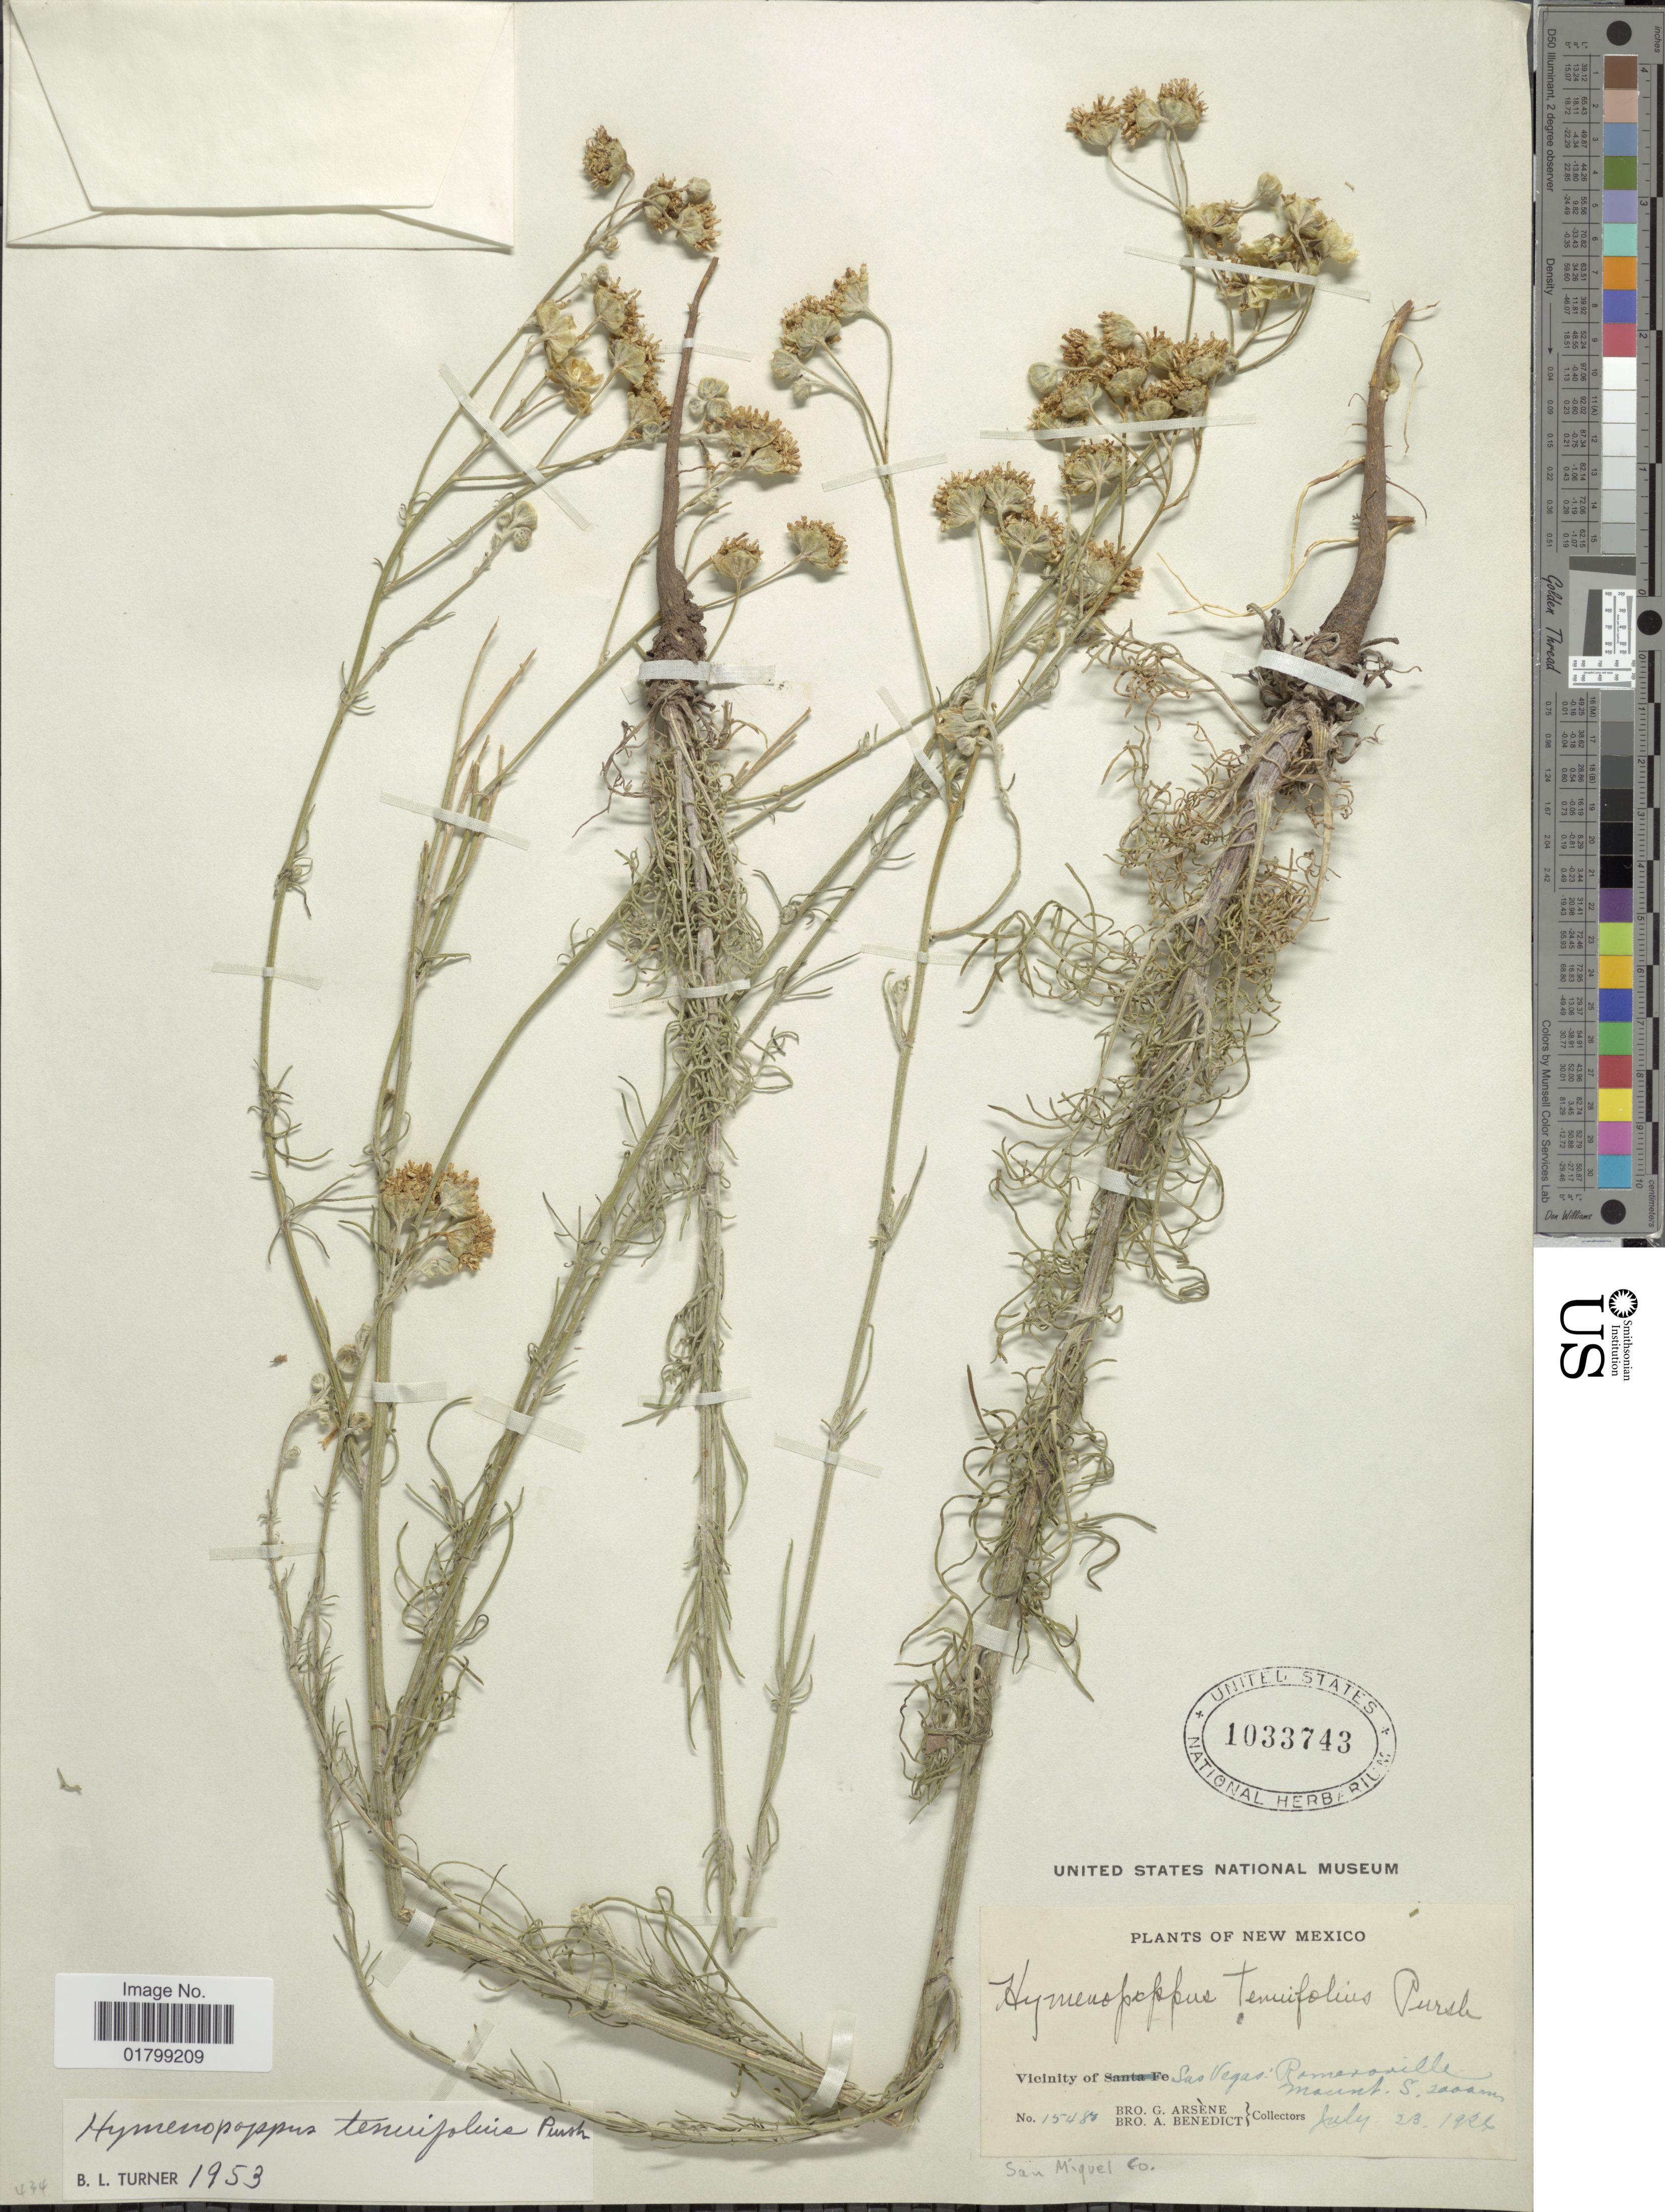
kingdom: Plantae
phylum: Tracheophyta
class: Magnoliopsida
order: Asterales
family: Asteraceae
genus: Hymenopappus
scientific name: Hymenopappus tenuifolius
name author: Pursh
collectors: Bro. G. Arsène & Bro. A. Benedict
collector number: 15480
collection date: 1926-07-23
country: United States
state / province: New Mexico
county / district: San Miguel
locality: Vicinity of Las Vegas, Romeroville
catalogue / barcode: US 1033743